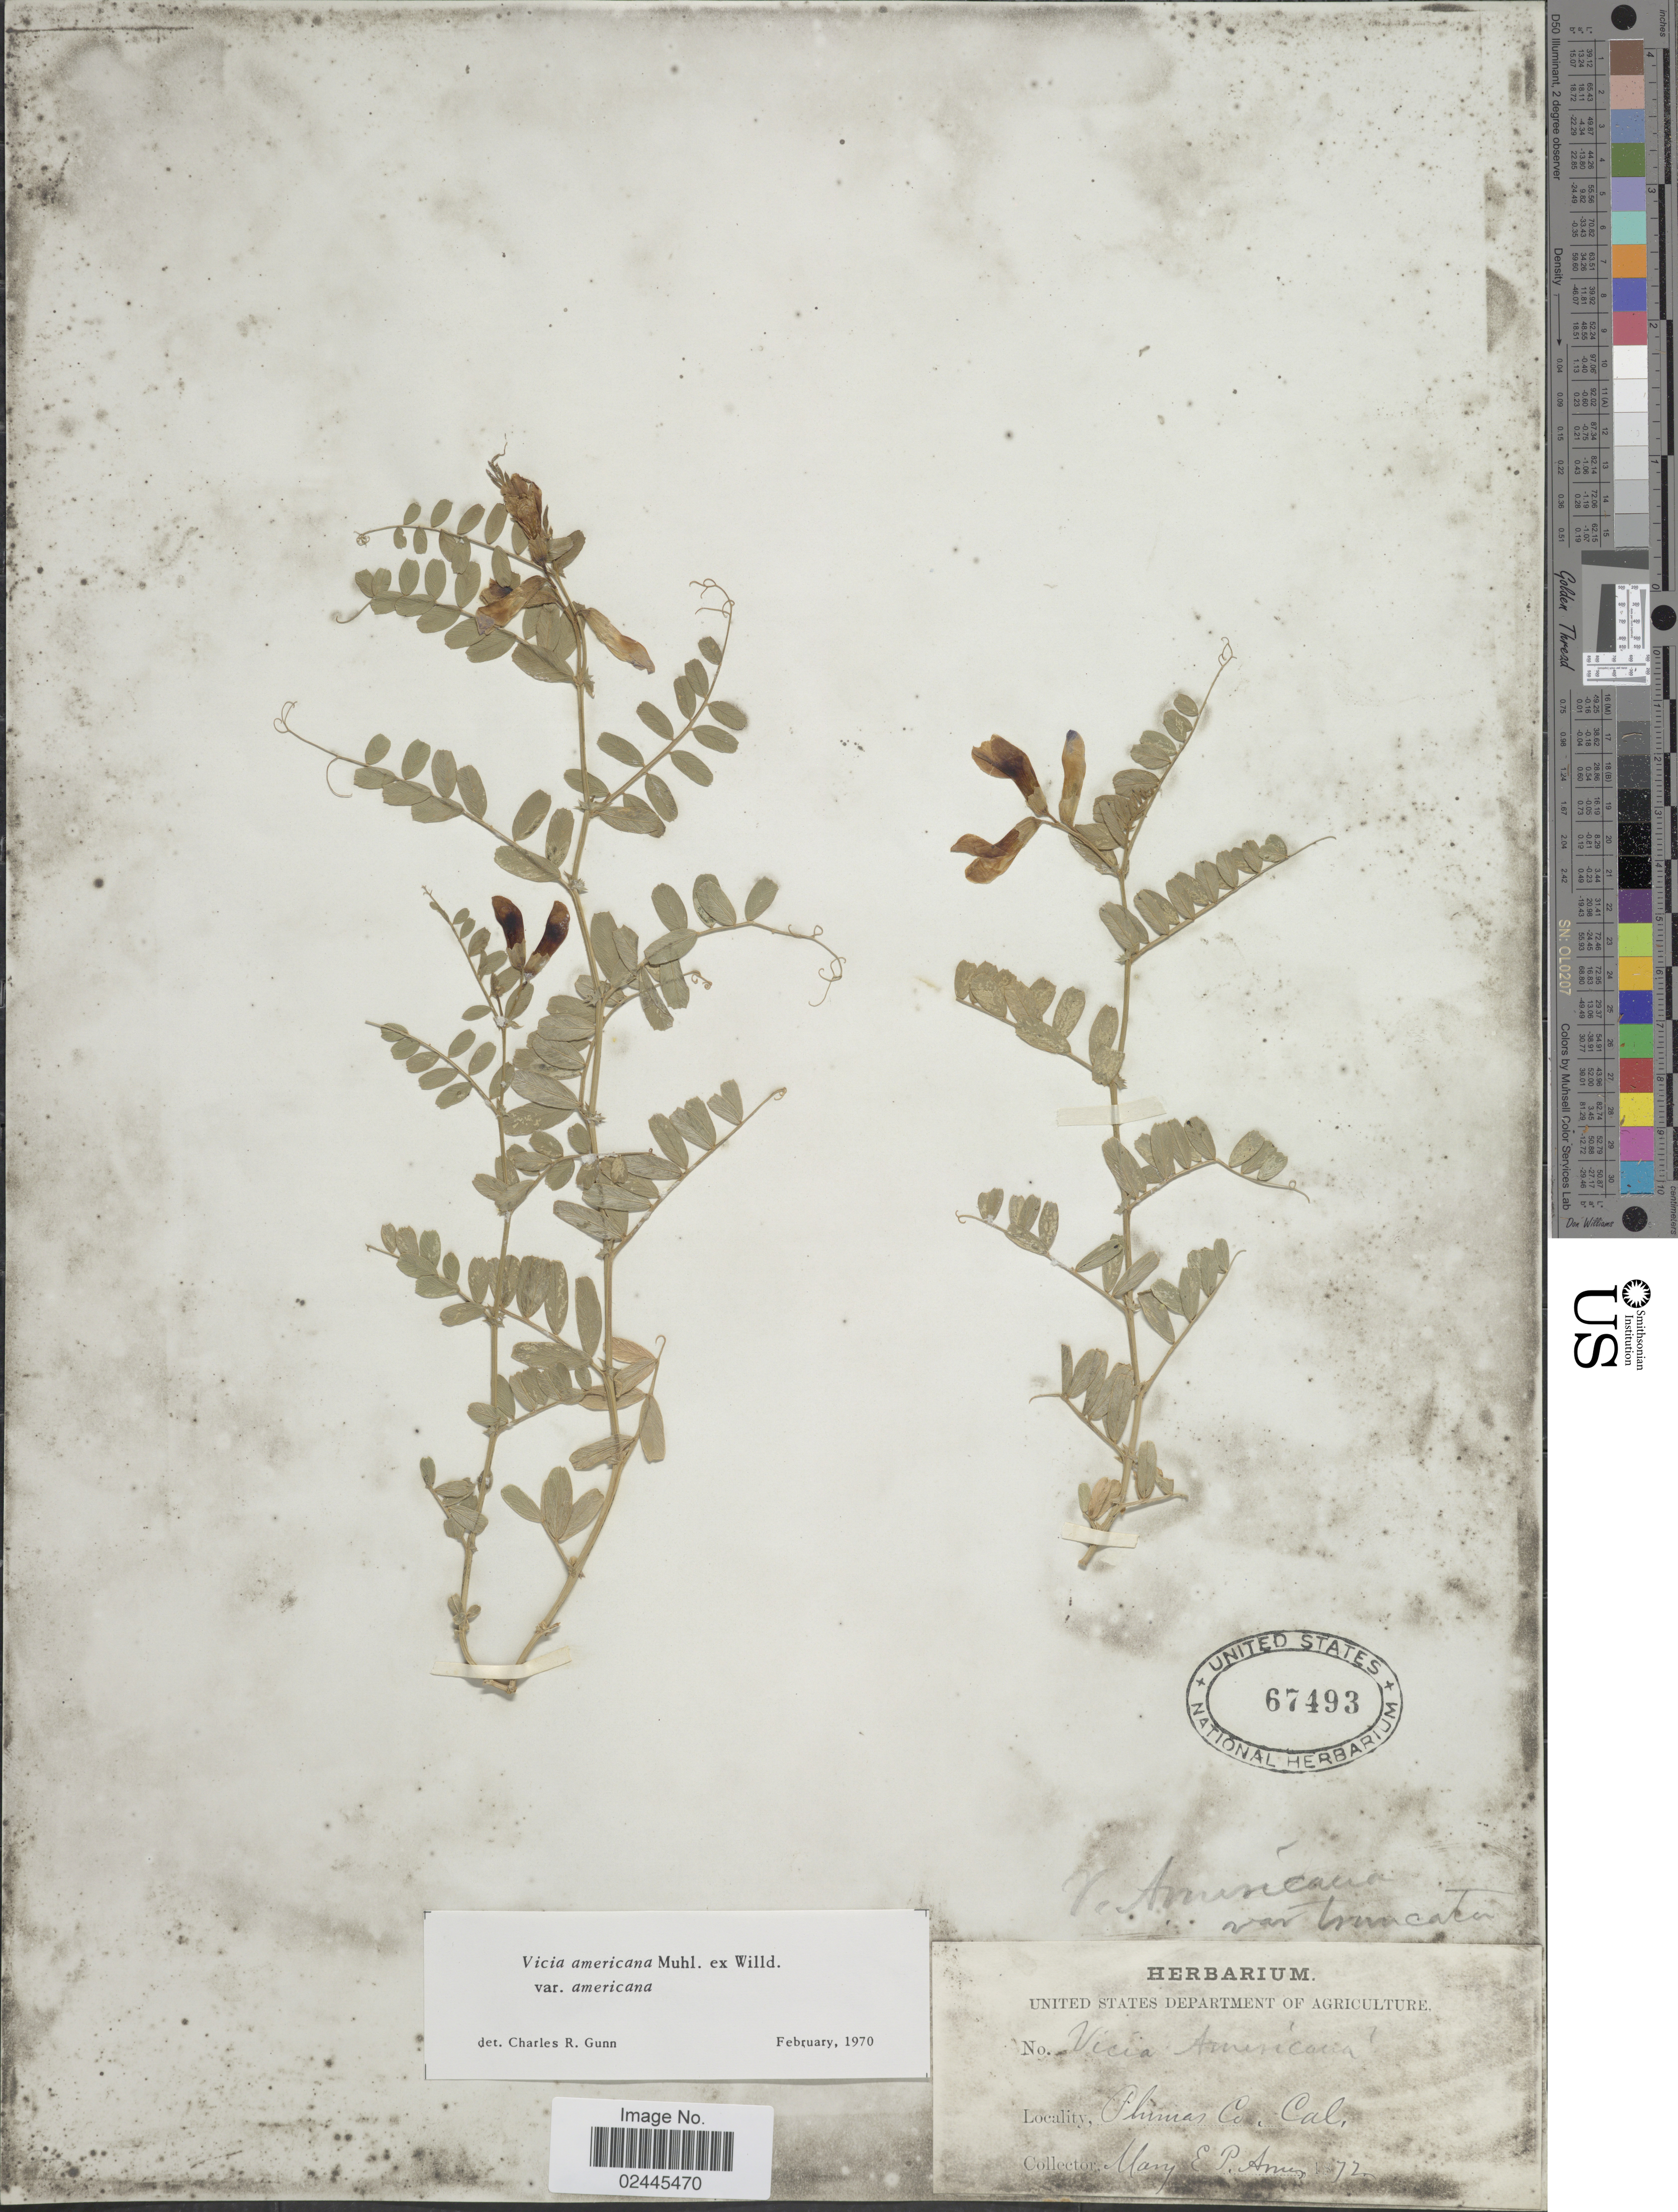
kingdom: Plantae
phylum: Tracheophyta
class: Magnoliopsida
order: Fabales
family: Fabaceae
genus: Vicia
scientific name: Vicia americana var. americana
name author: Muhl. ex Willd.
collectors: M. E. P. Ames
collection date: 1872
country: United States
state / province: California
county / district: Plumas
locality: Plumas Co., Cal.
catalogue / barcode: US 67493